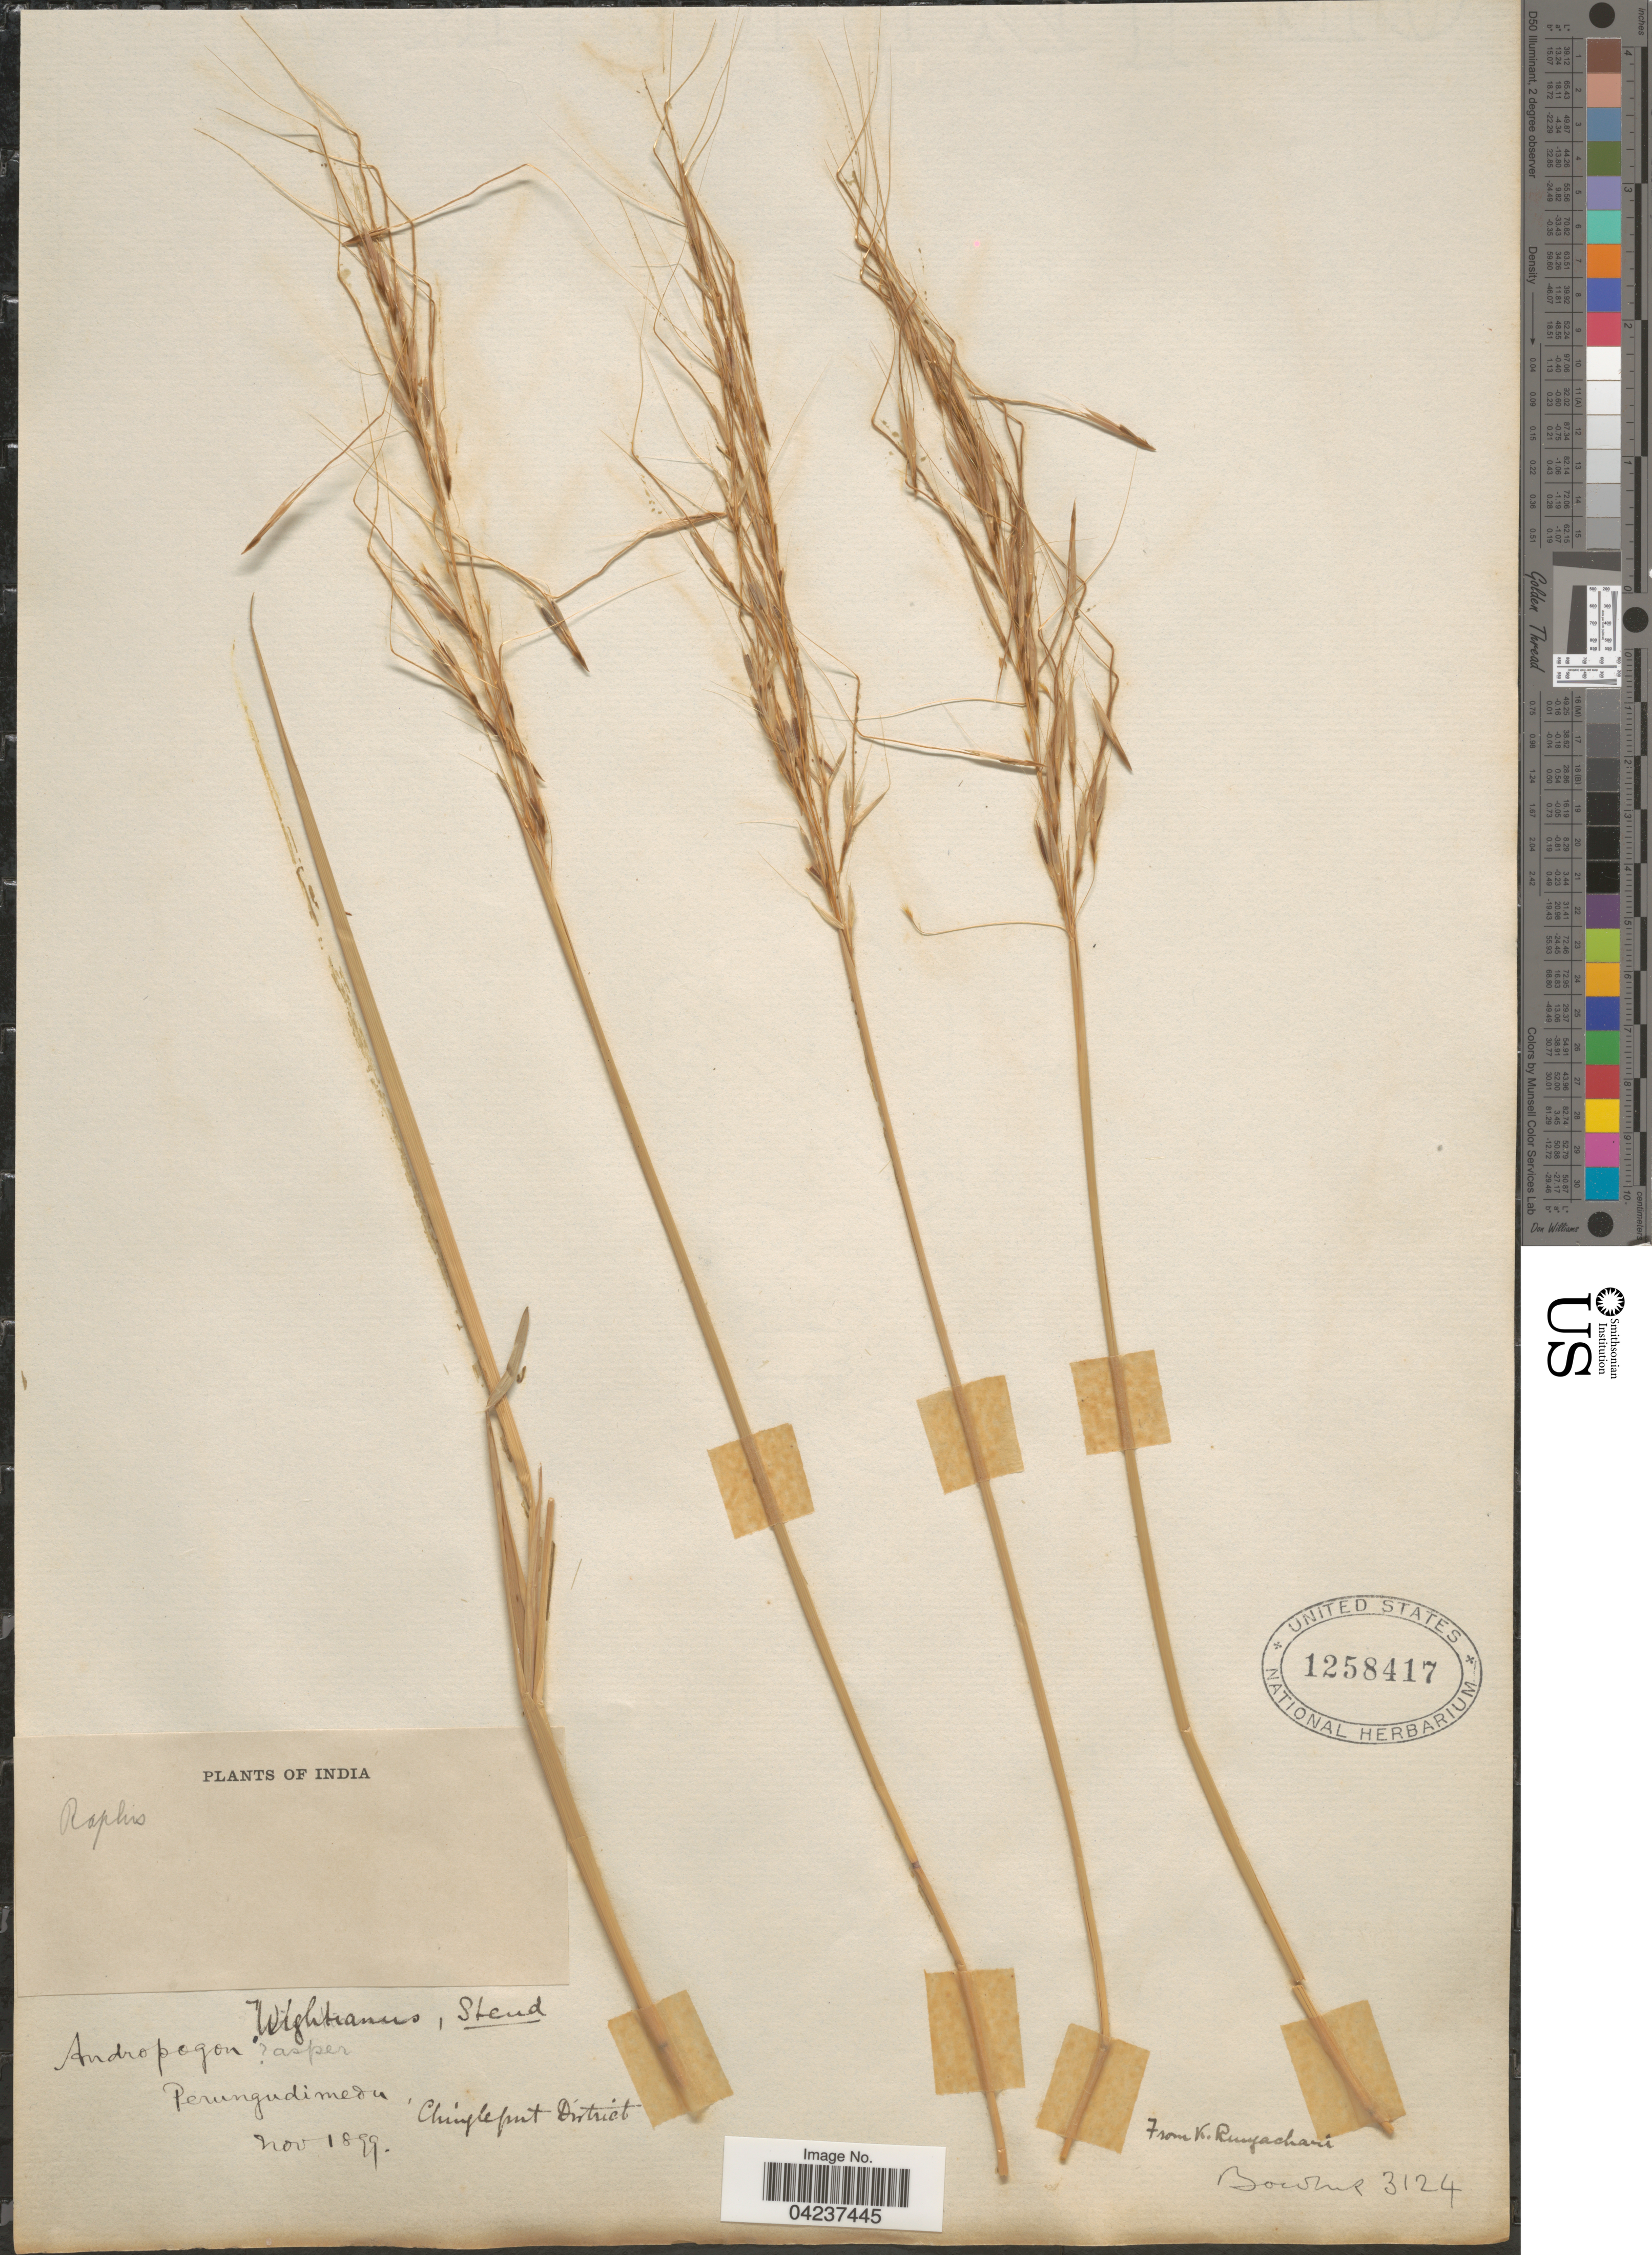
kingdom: Plantae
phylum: Tracheophyta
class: Liliopsida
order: Poales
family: Poaceae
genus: Chrysopogon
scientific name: Chrysopogon orientalis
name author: (Desv.) A. Camus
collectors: -- Bourne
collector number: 3124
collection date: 1899-11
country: India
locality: Perungudimedu, Chingleput District.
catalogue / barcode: US 1258417